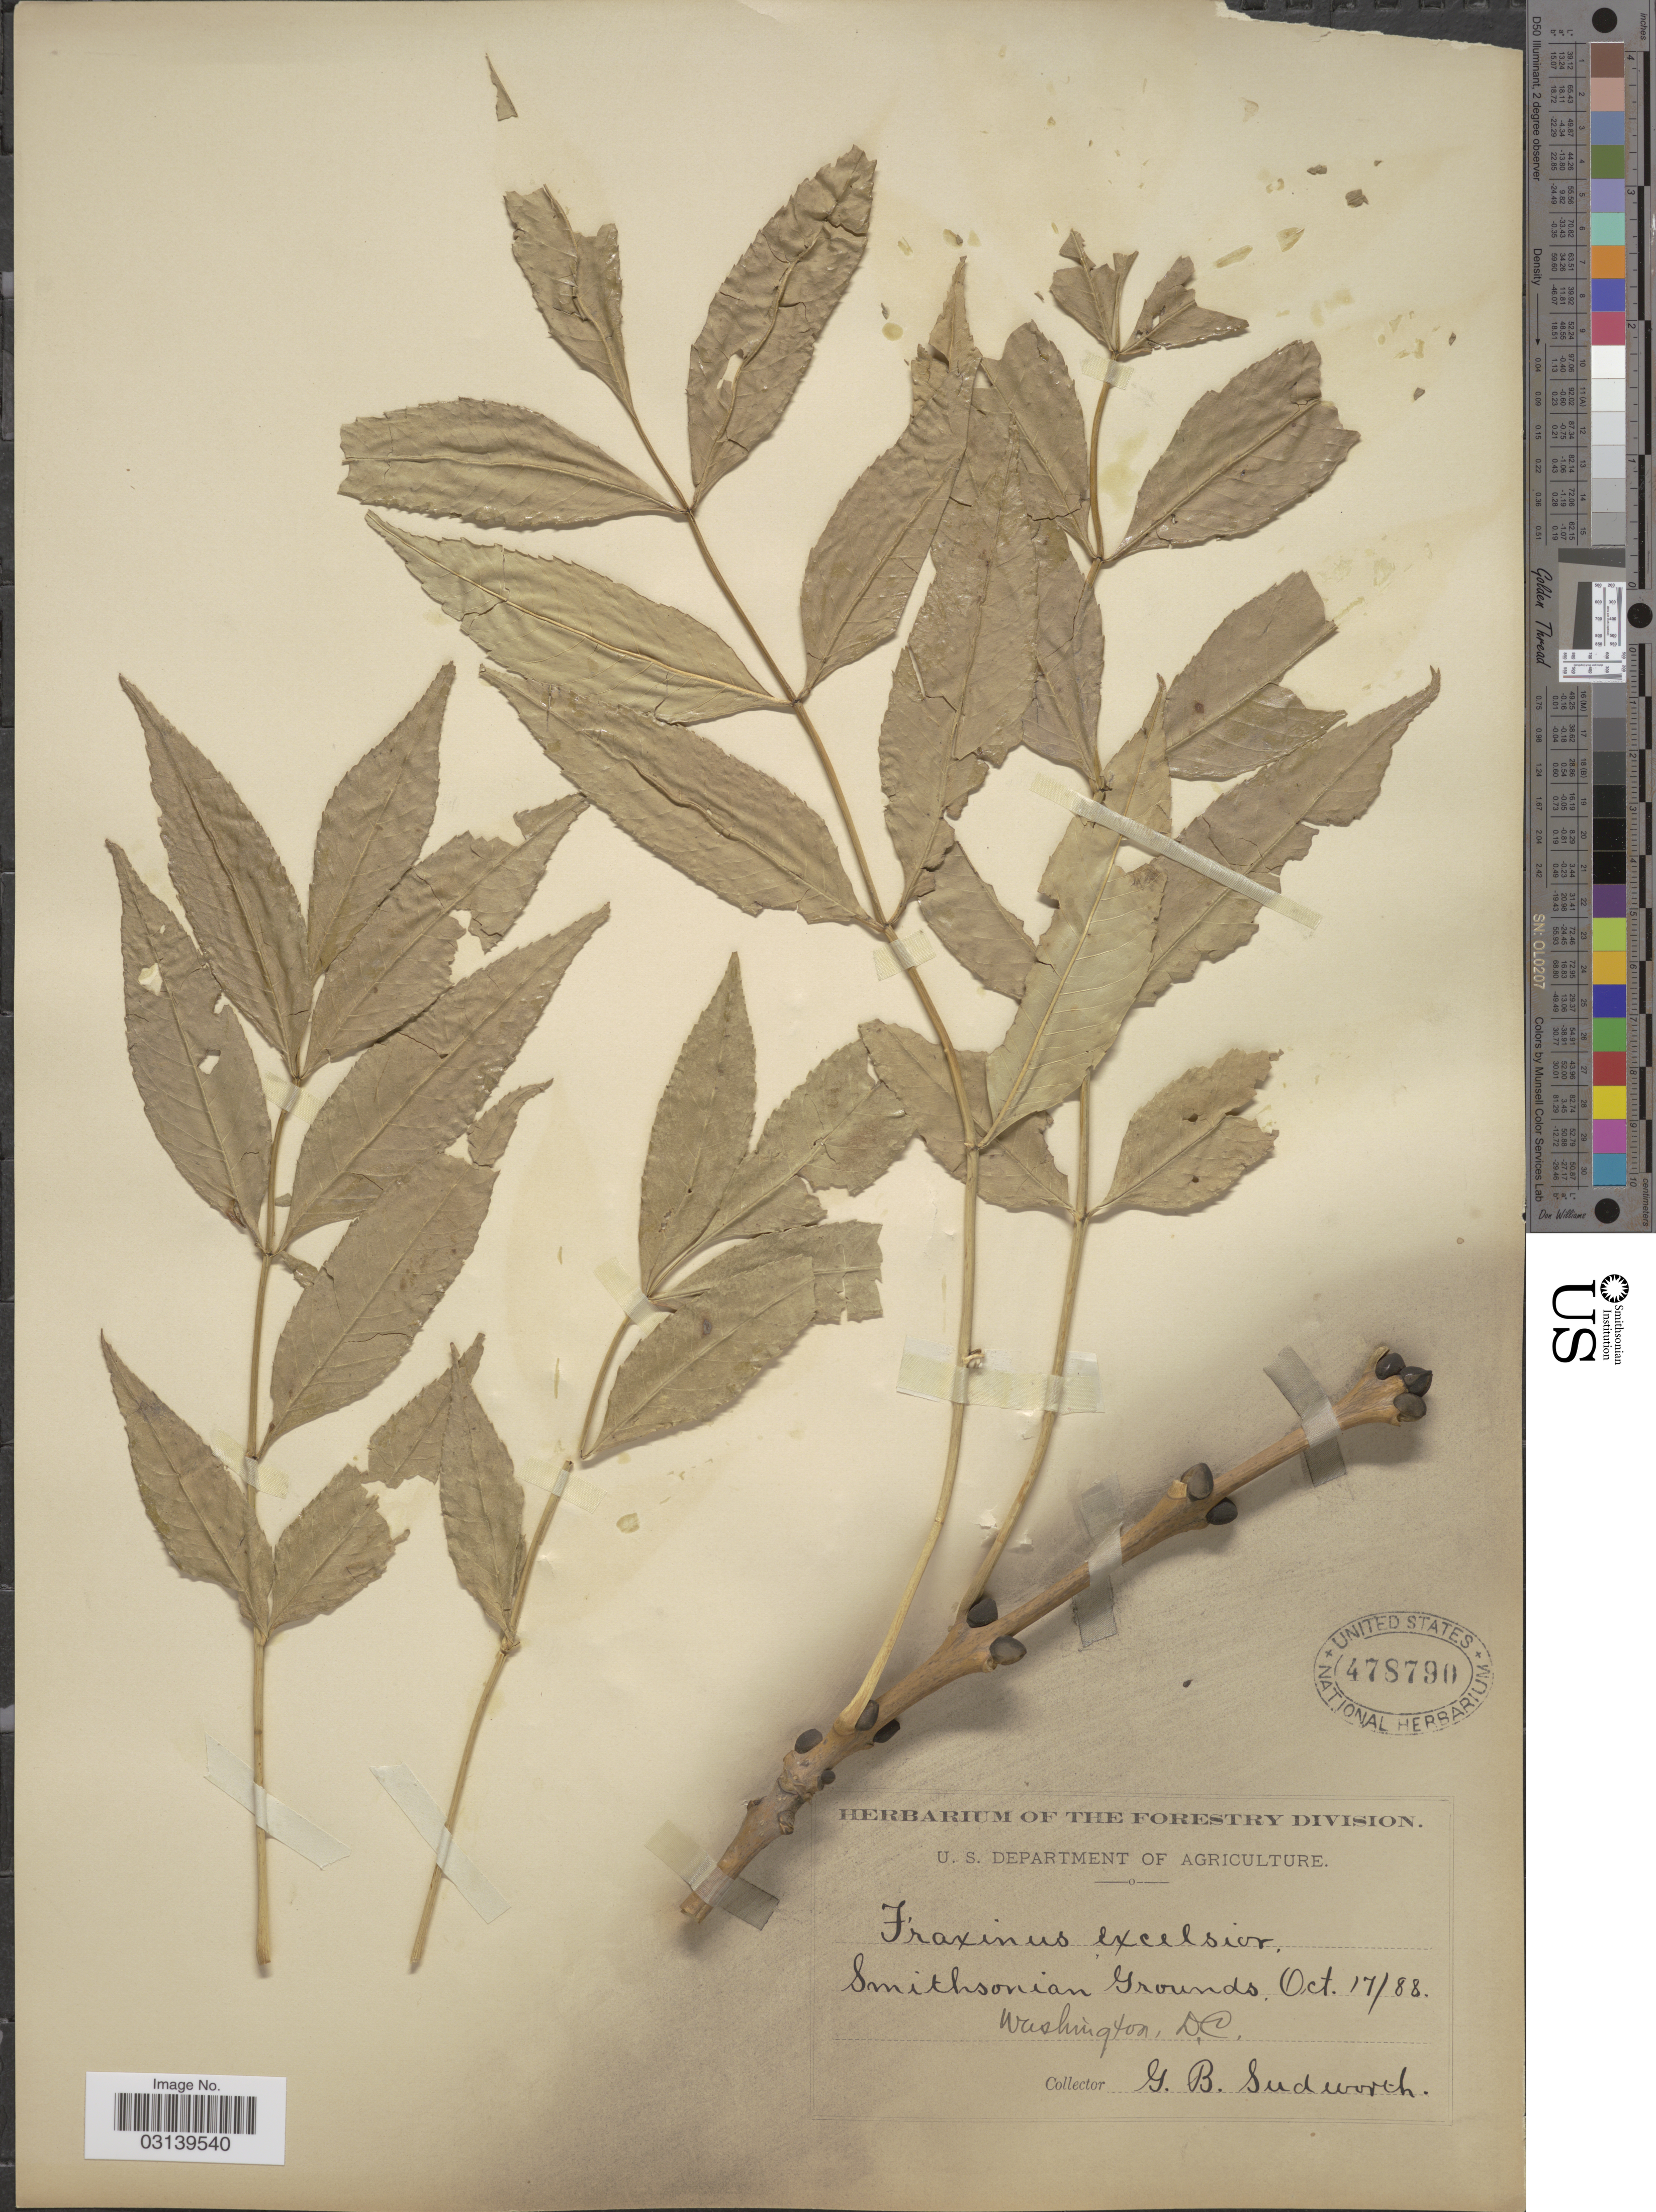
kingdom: Plantae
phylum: Tracheophyta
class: Magnoliopsida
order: Lamiales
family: Oleaceae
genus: Fraxinus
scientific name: Fraxinus excelsior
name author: L.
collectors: G. B. Sudworth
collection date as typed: Transcribed d/m/y: 17/10/88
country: United States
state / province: District of Columbia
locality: Smithsonian Grounds, Washington D.C.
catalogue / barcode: US 478790